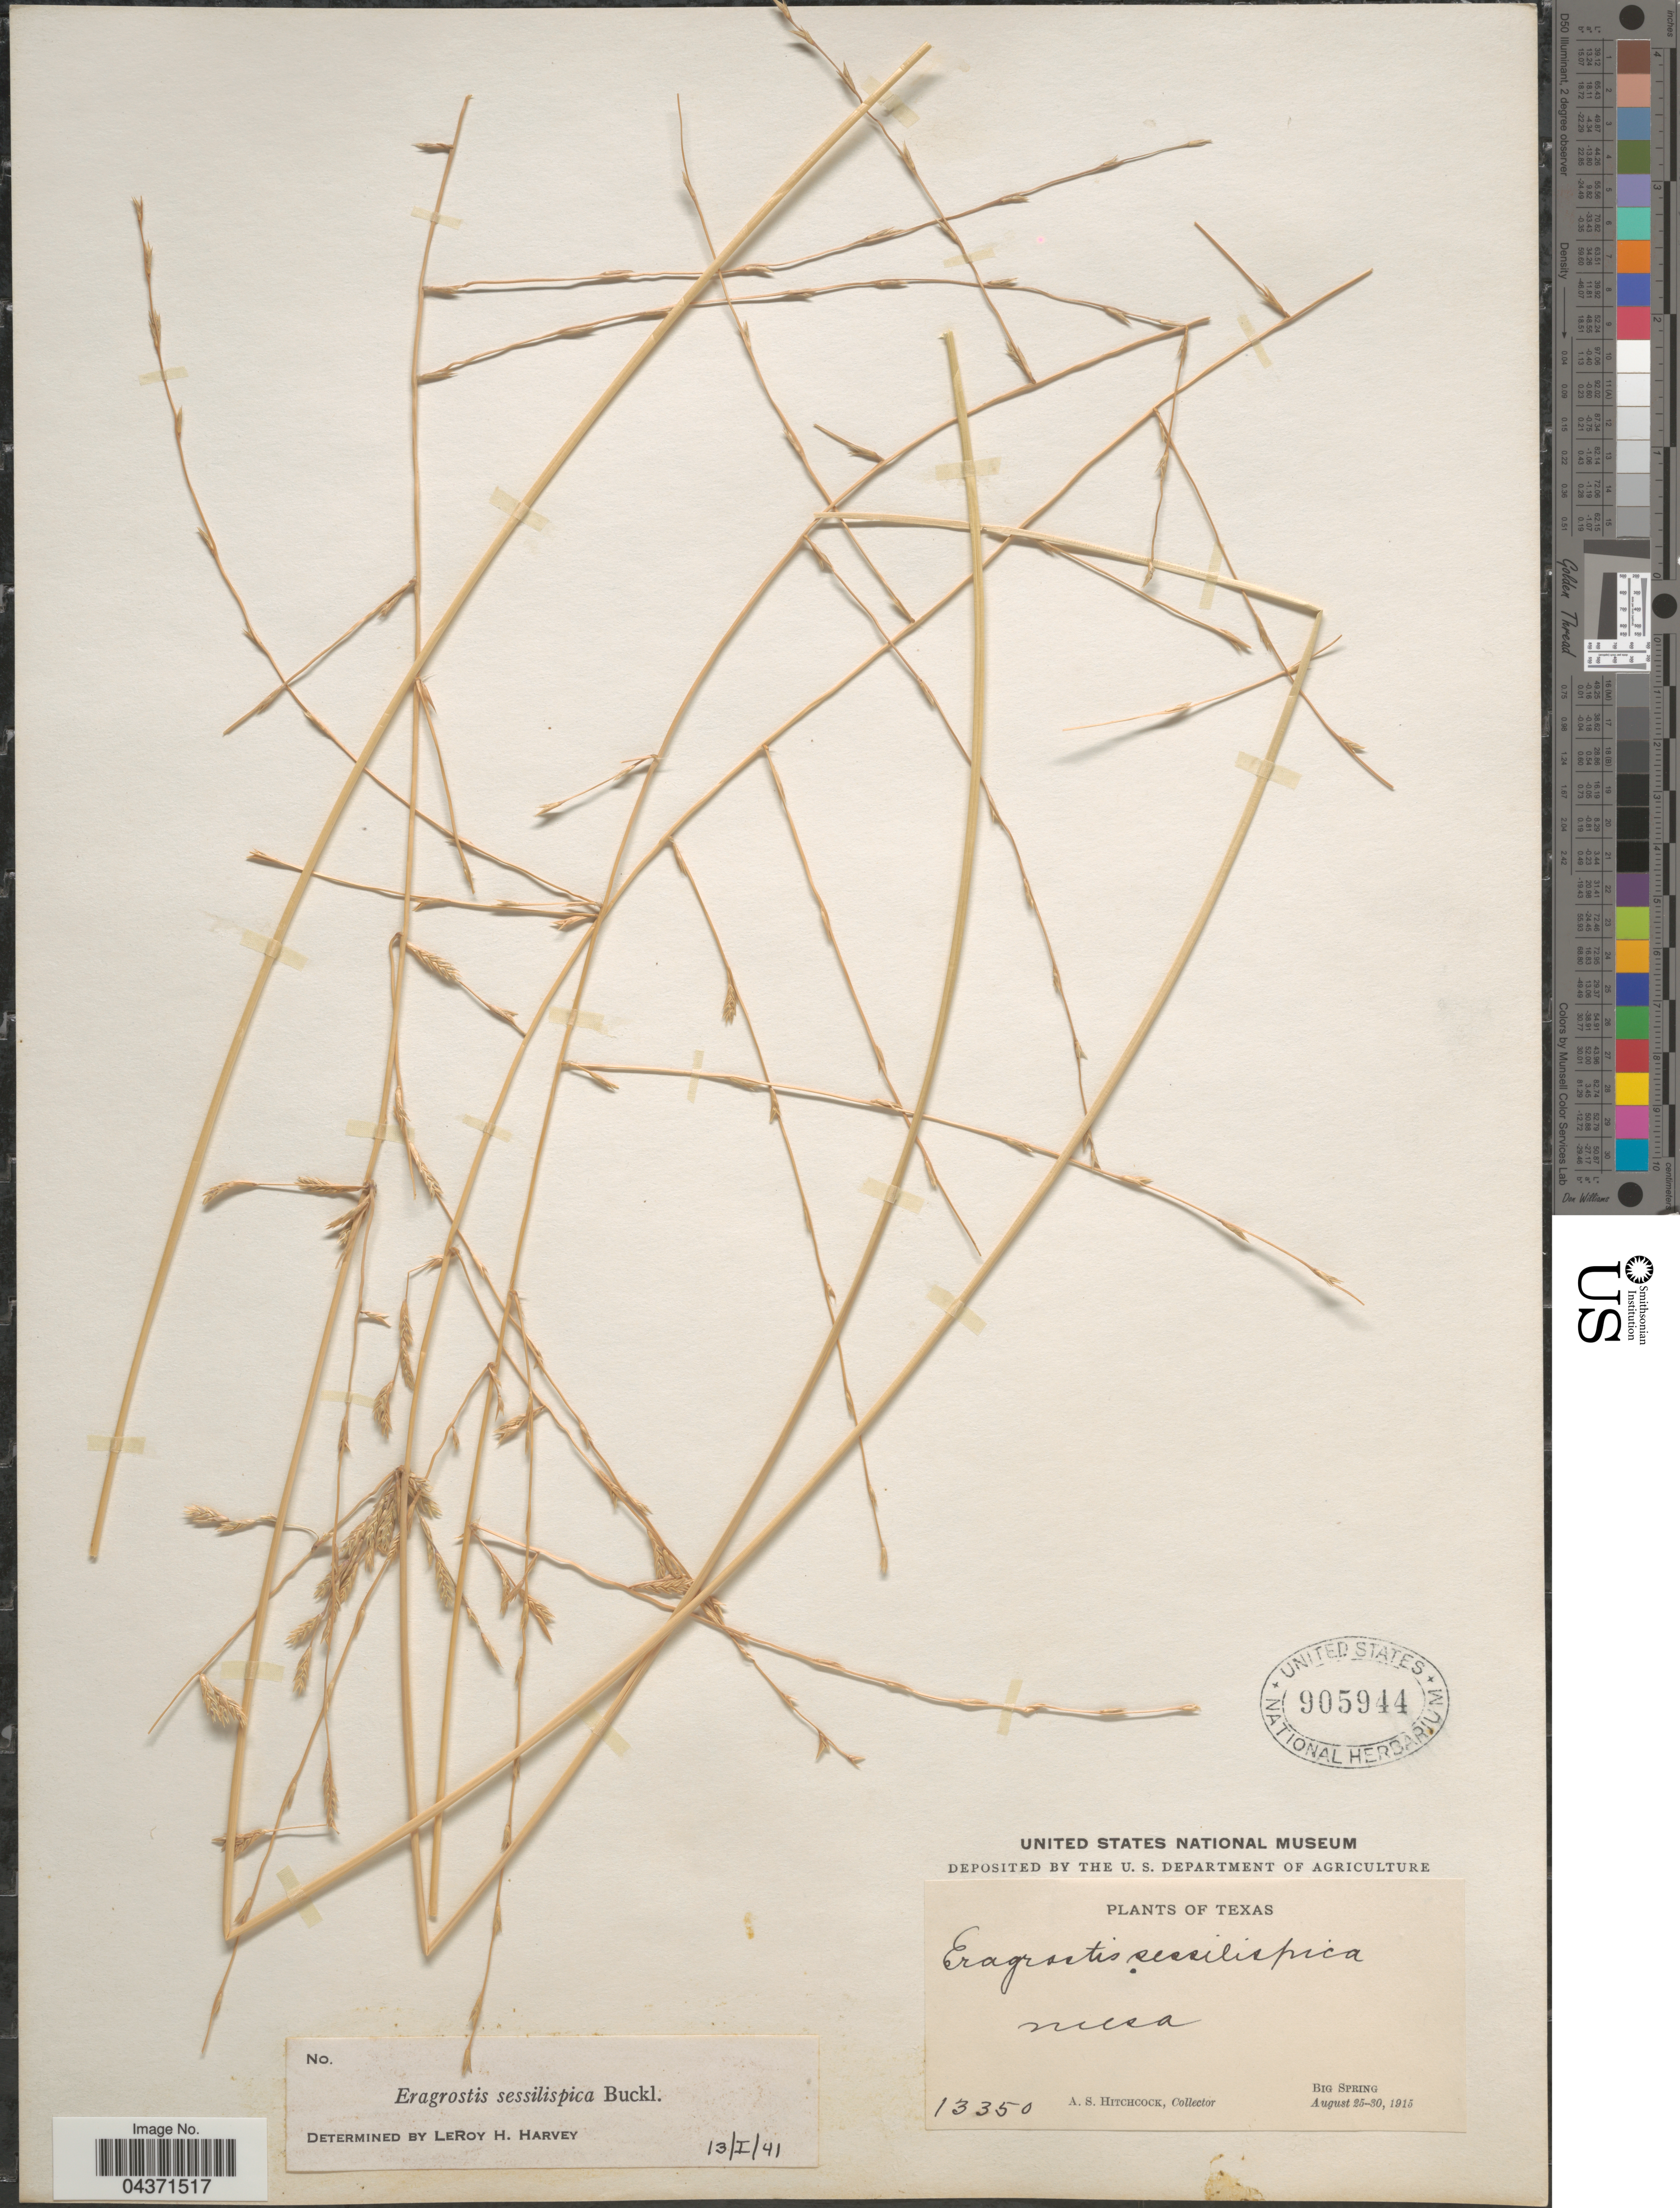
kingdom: Plantae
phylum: Tracheophyta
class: Liliopsida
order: Poales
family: Poaceae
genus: Eragrostis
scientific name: Eragrostis sessilispica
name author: Buckley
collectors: A. S. Hitchcock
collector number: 13350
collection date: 1915-08-25/1915-08-30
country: United States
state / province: Texas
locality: Mesa. Big Spring.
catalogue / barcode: US 905944